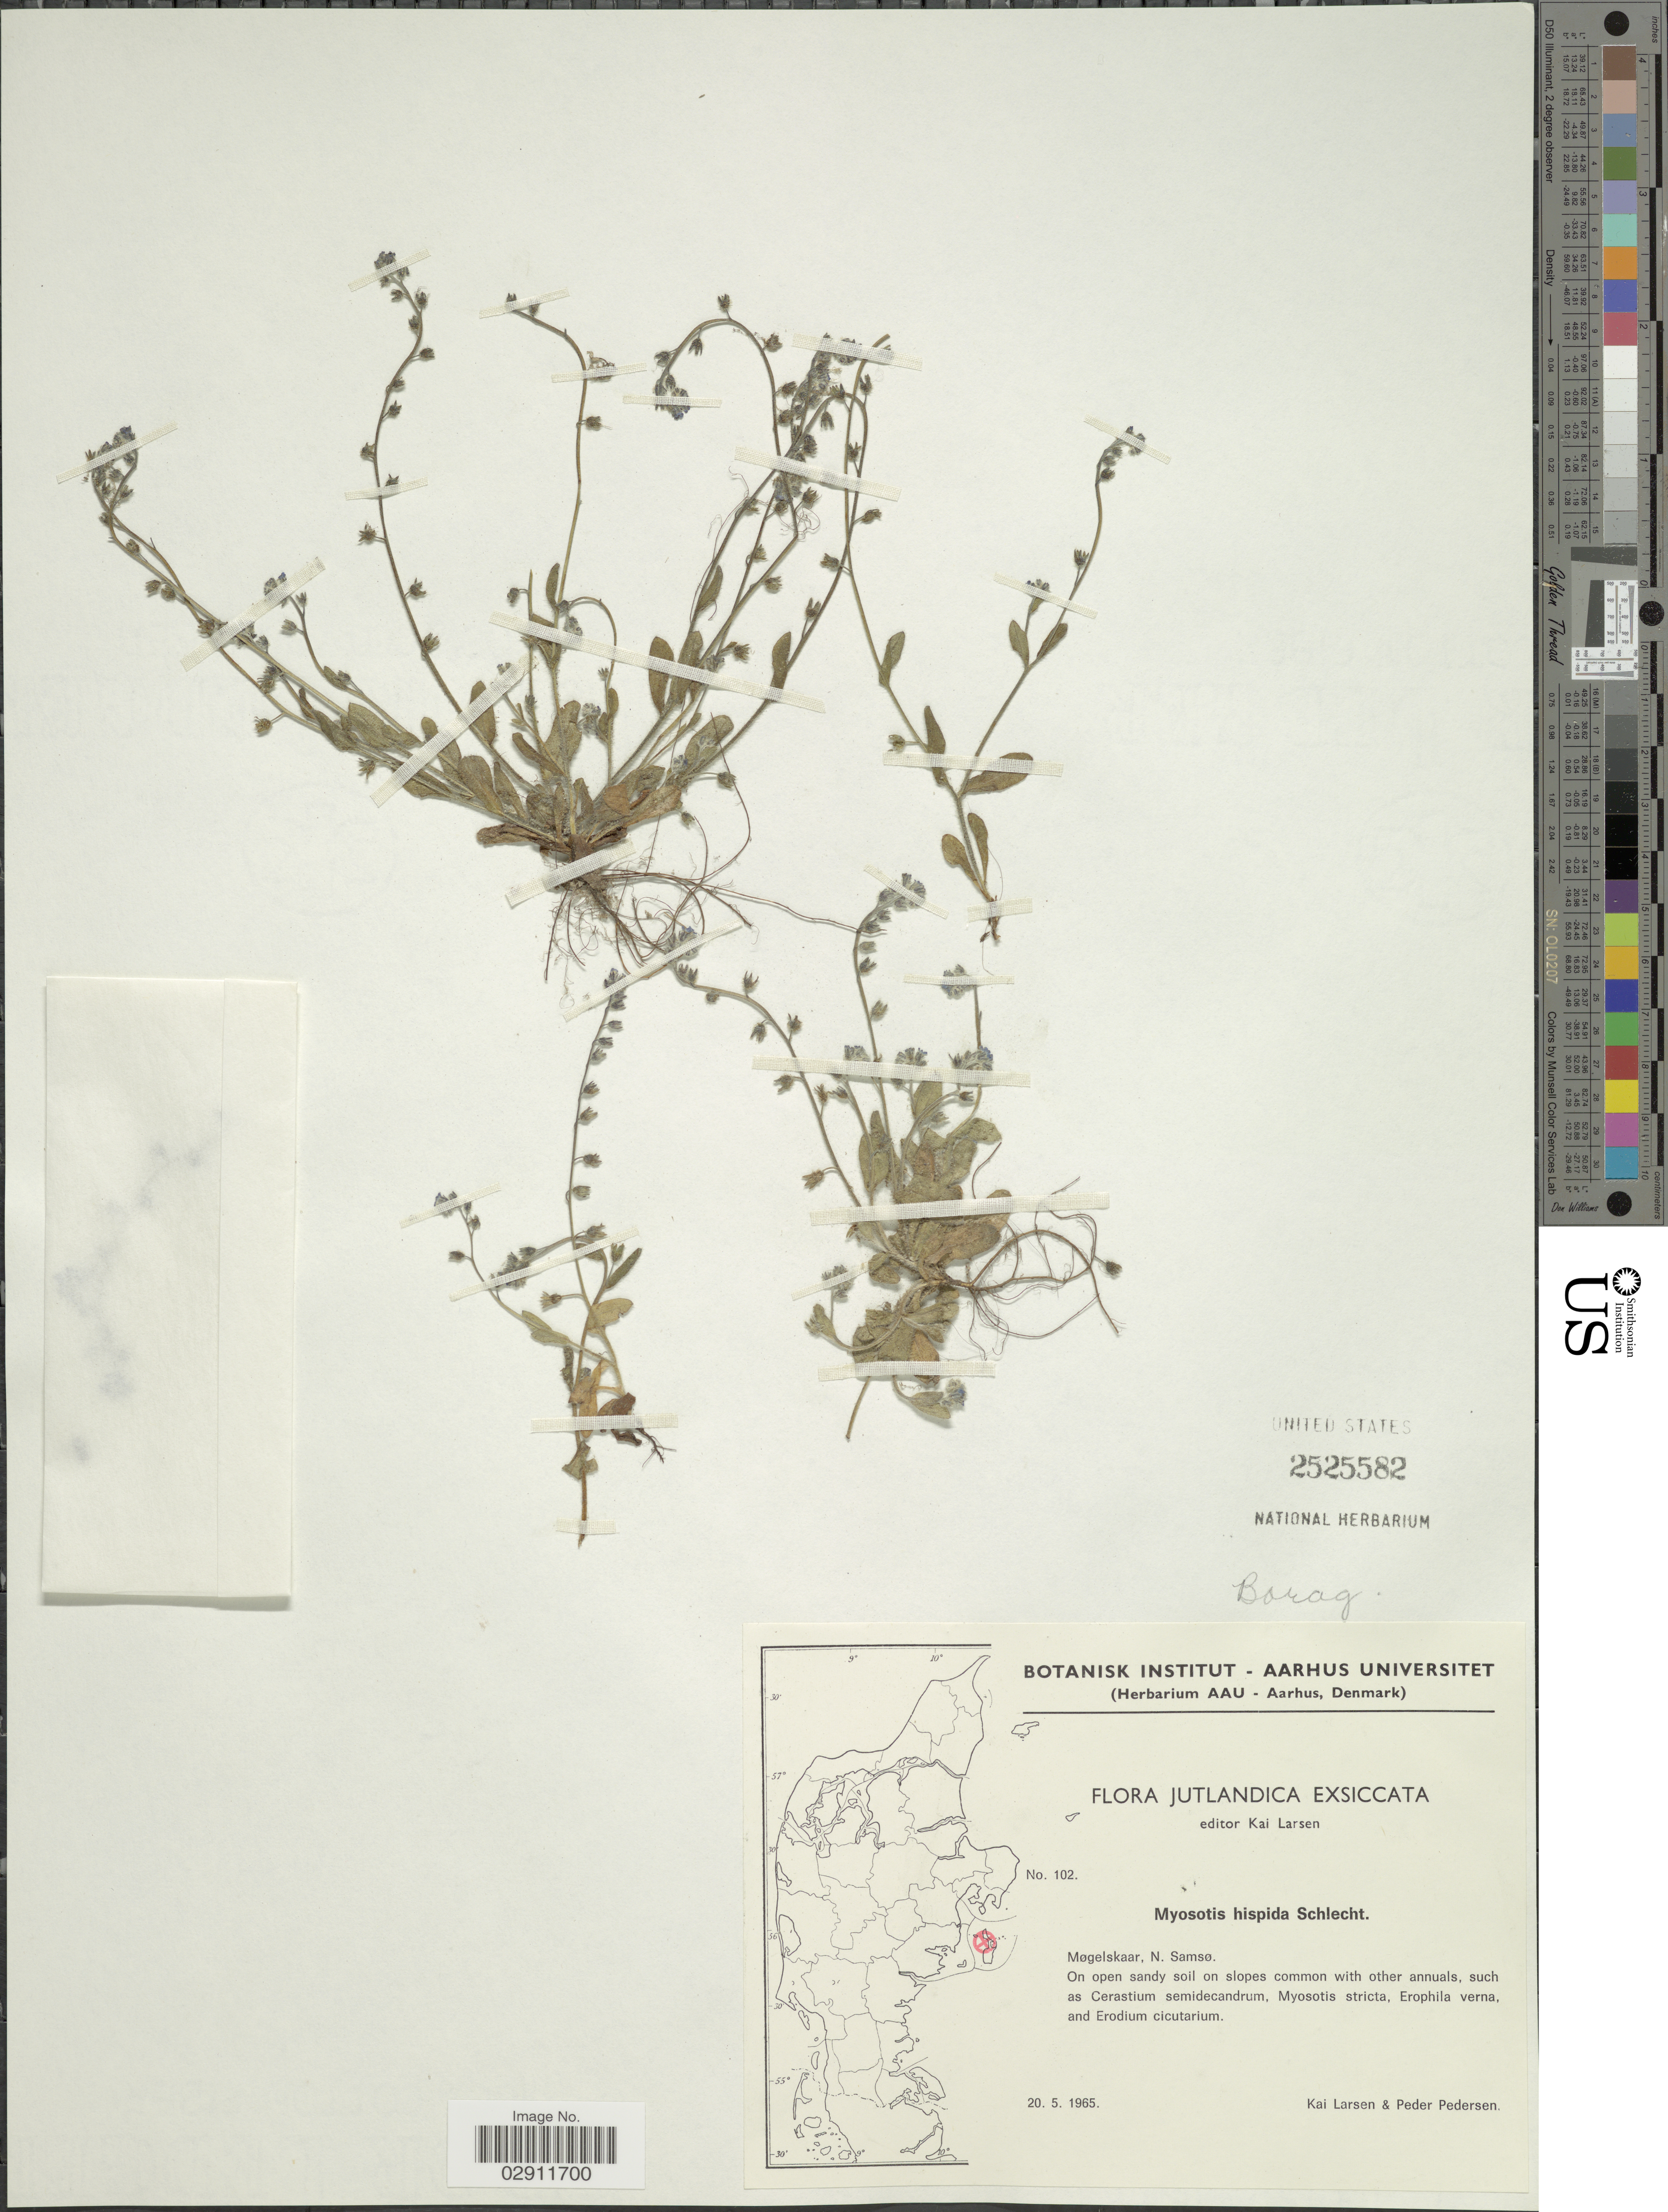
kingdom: Plantae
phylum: Tracheophyta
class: Magnoliopsida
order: Boraginales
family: Boraginaceae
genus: Myosotis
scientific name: Myosotis hispida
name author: Schltdl.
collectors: K. Larsen & P. Pedersen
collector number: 102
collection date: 1965-05-20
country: Denmark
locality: Jutlandica. Møgelskaar, N. Samsø.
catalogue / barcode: US 2525582